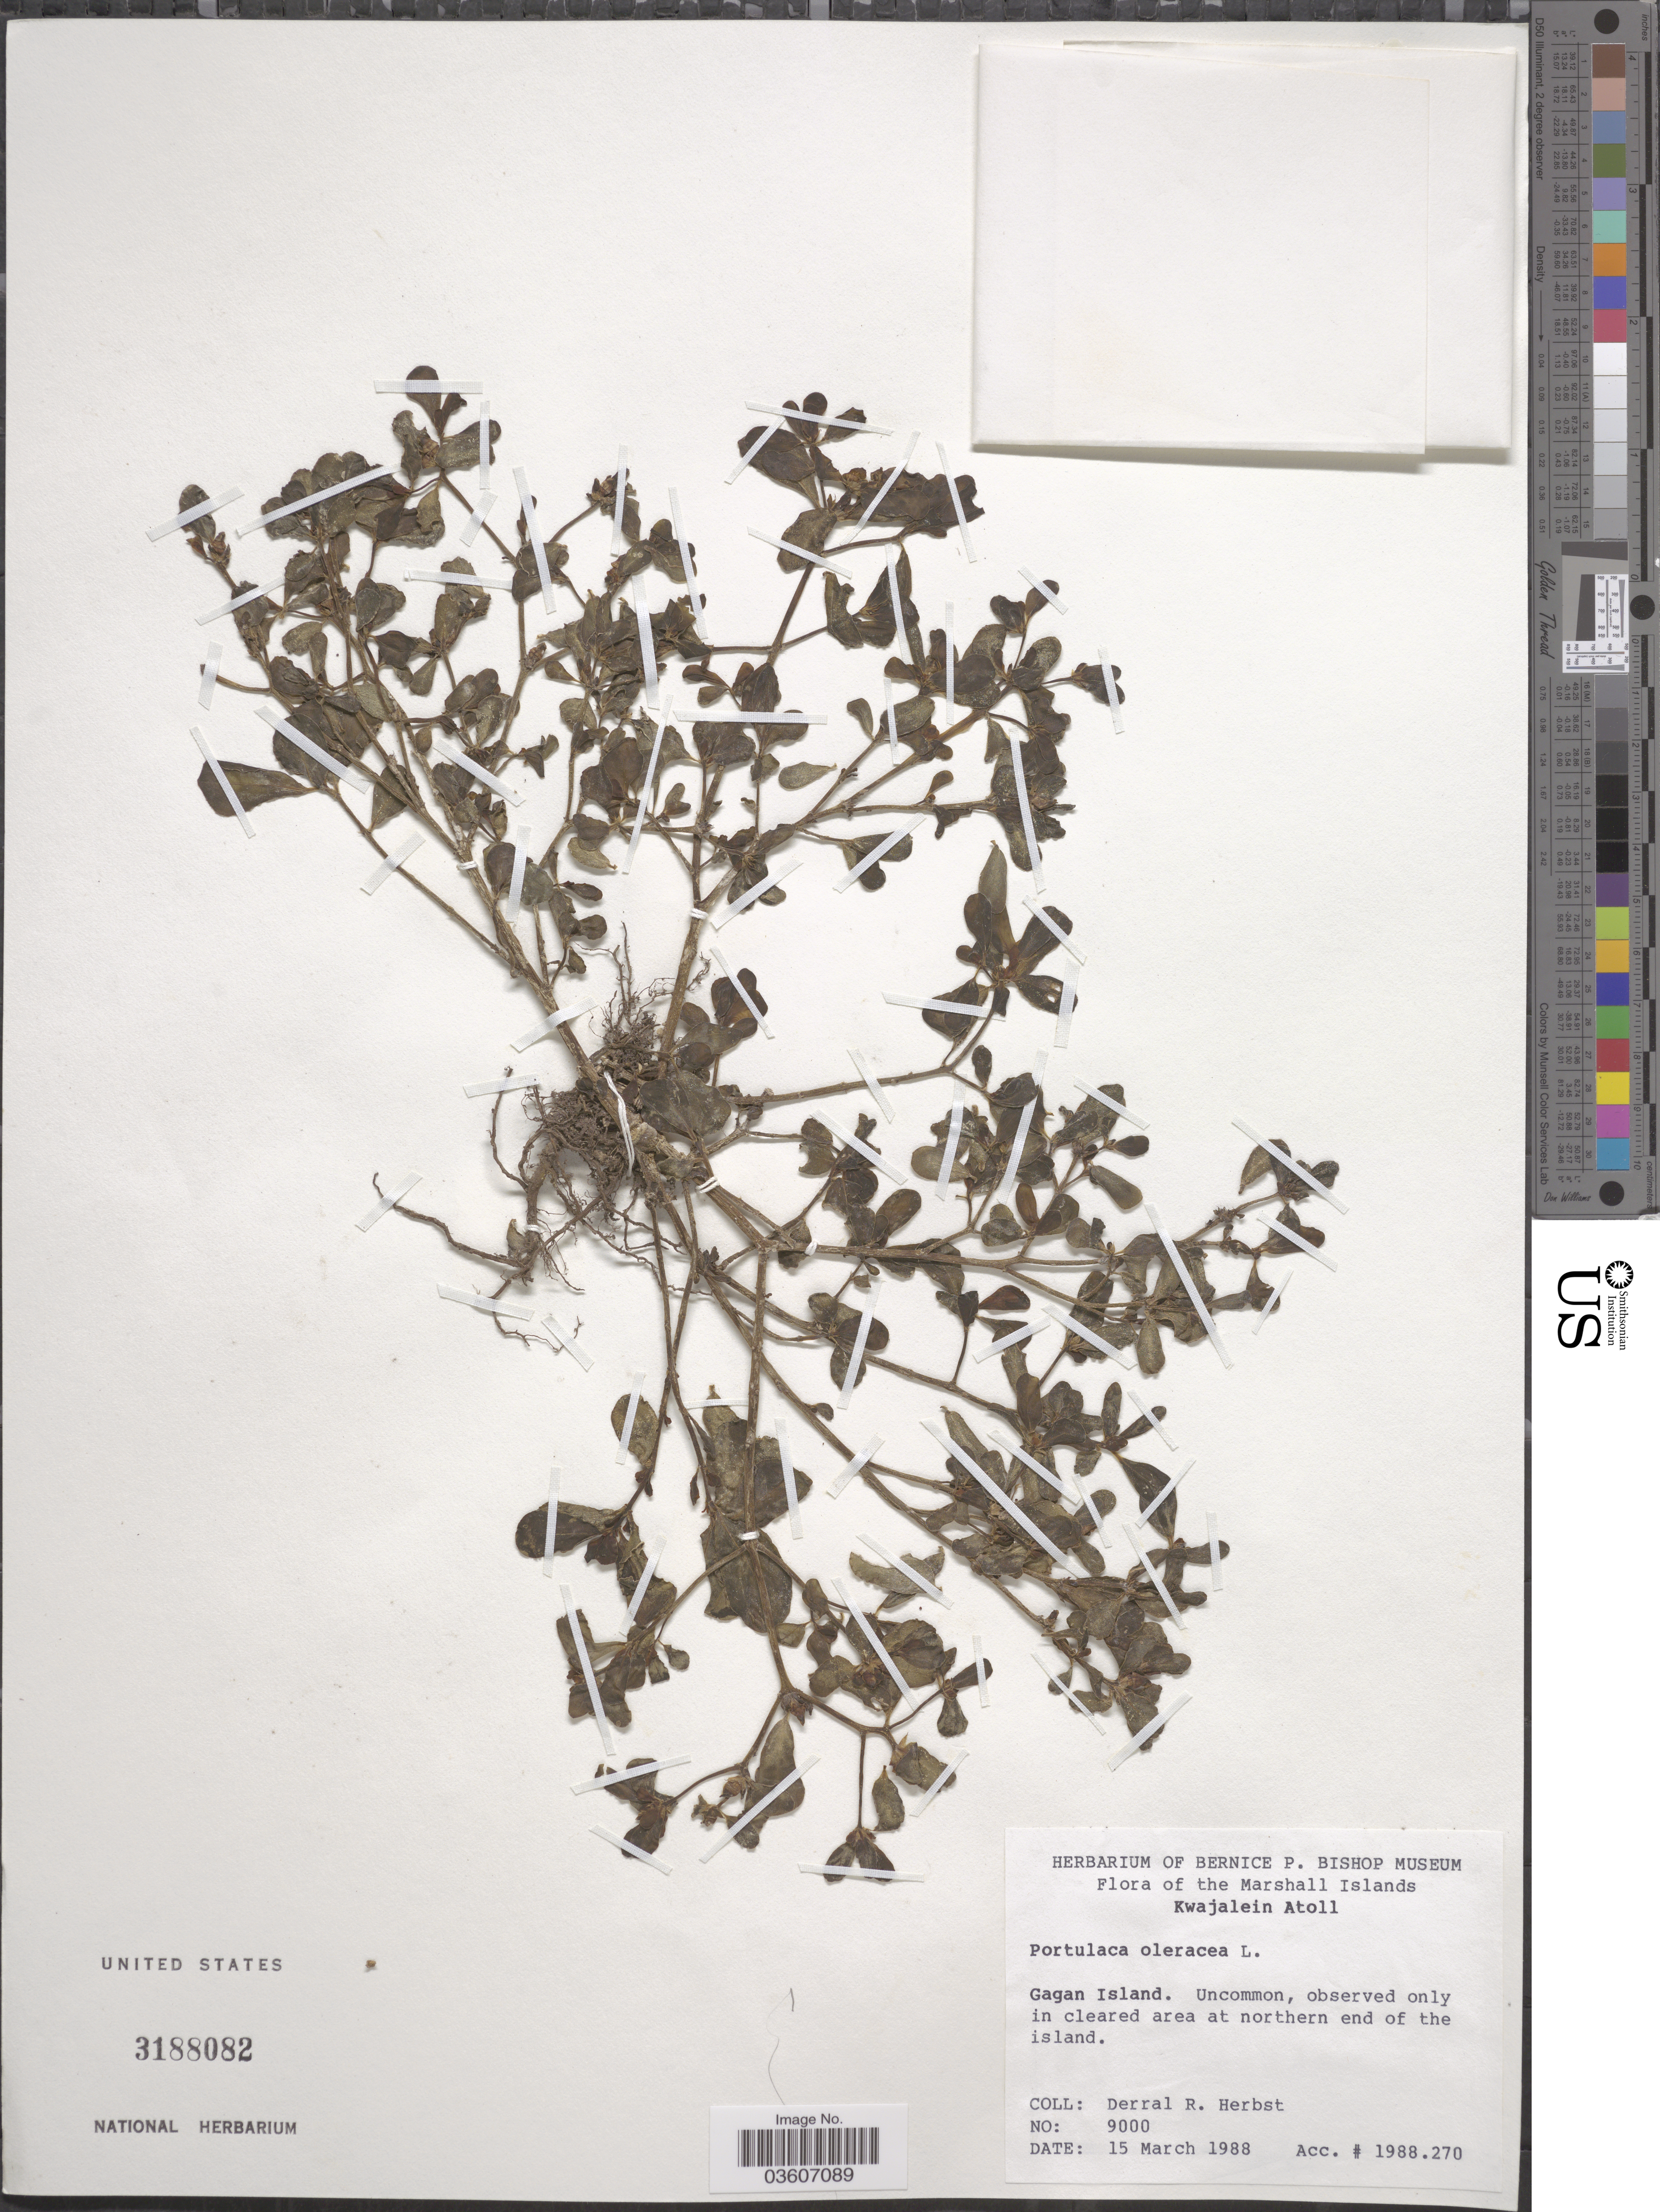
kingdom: Plantae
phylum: Tracheophyta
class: Magnoliopsida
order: Caryophyllales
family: Portulacaceae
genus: Portulaca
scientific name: Portulaca oleracea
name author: L.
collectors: D. R. Herbst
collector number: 9000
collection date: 1988-03-15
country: Marshall Islands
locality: Kwajalein Atoll. Gagan Island. Northern end of the island.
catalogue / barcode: US 3188082